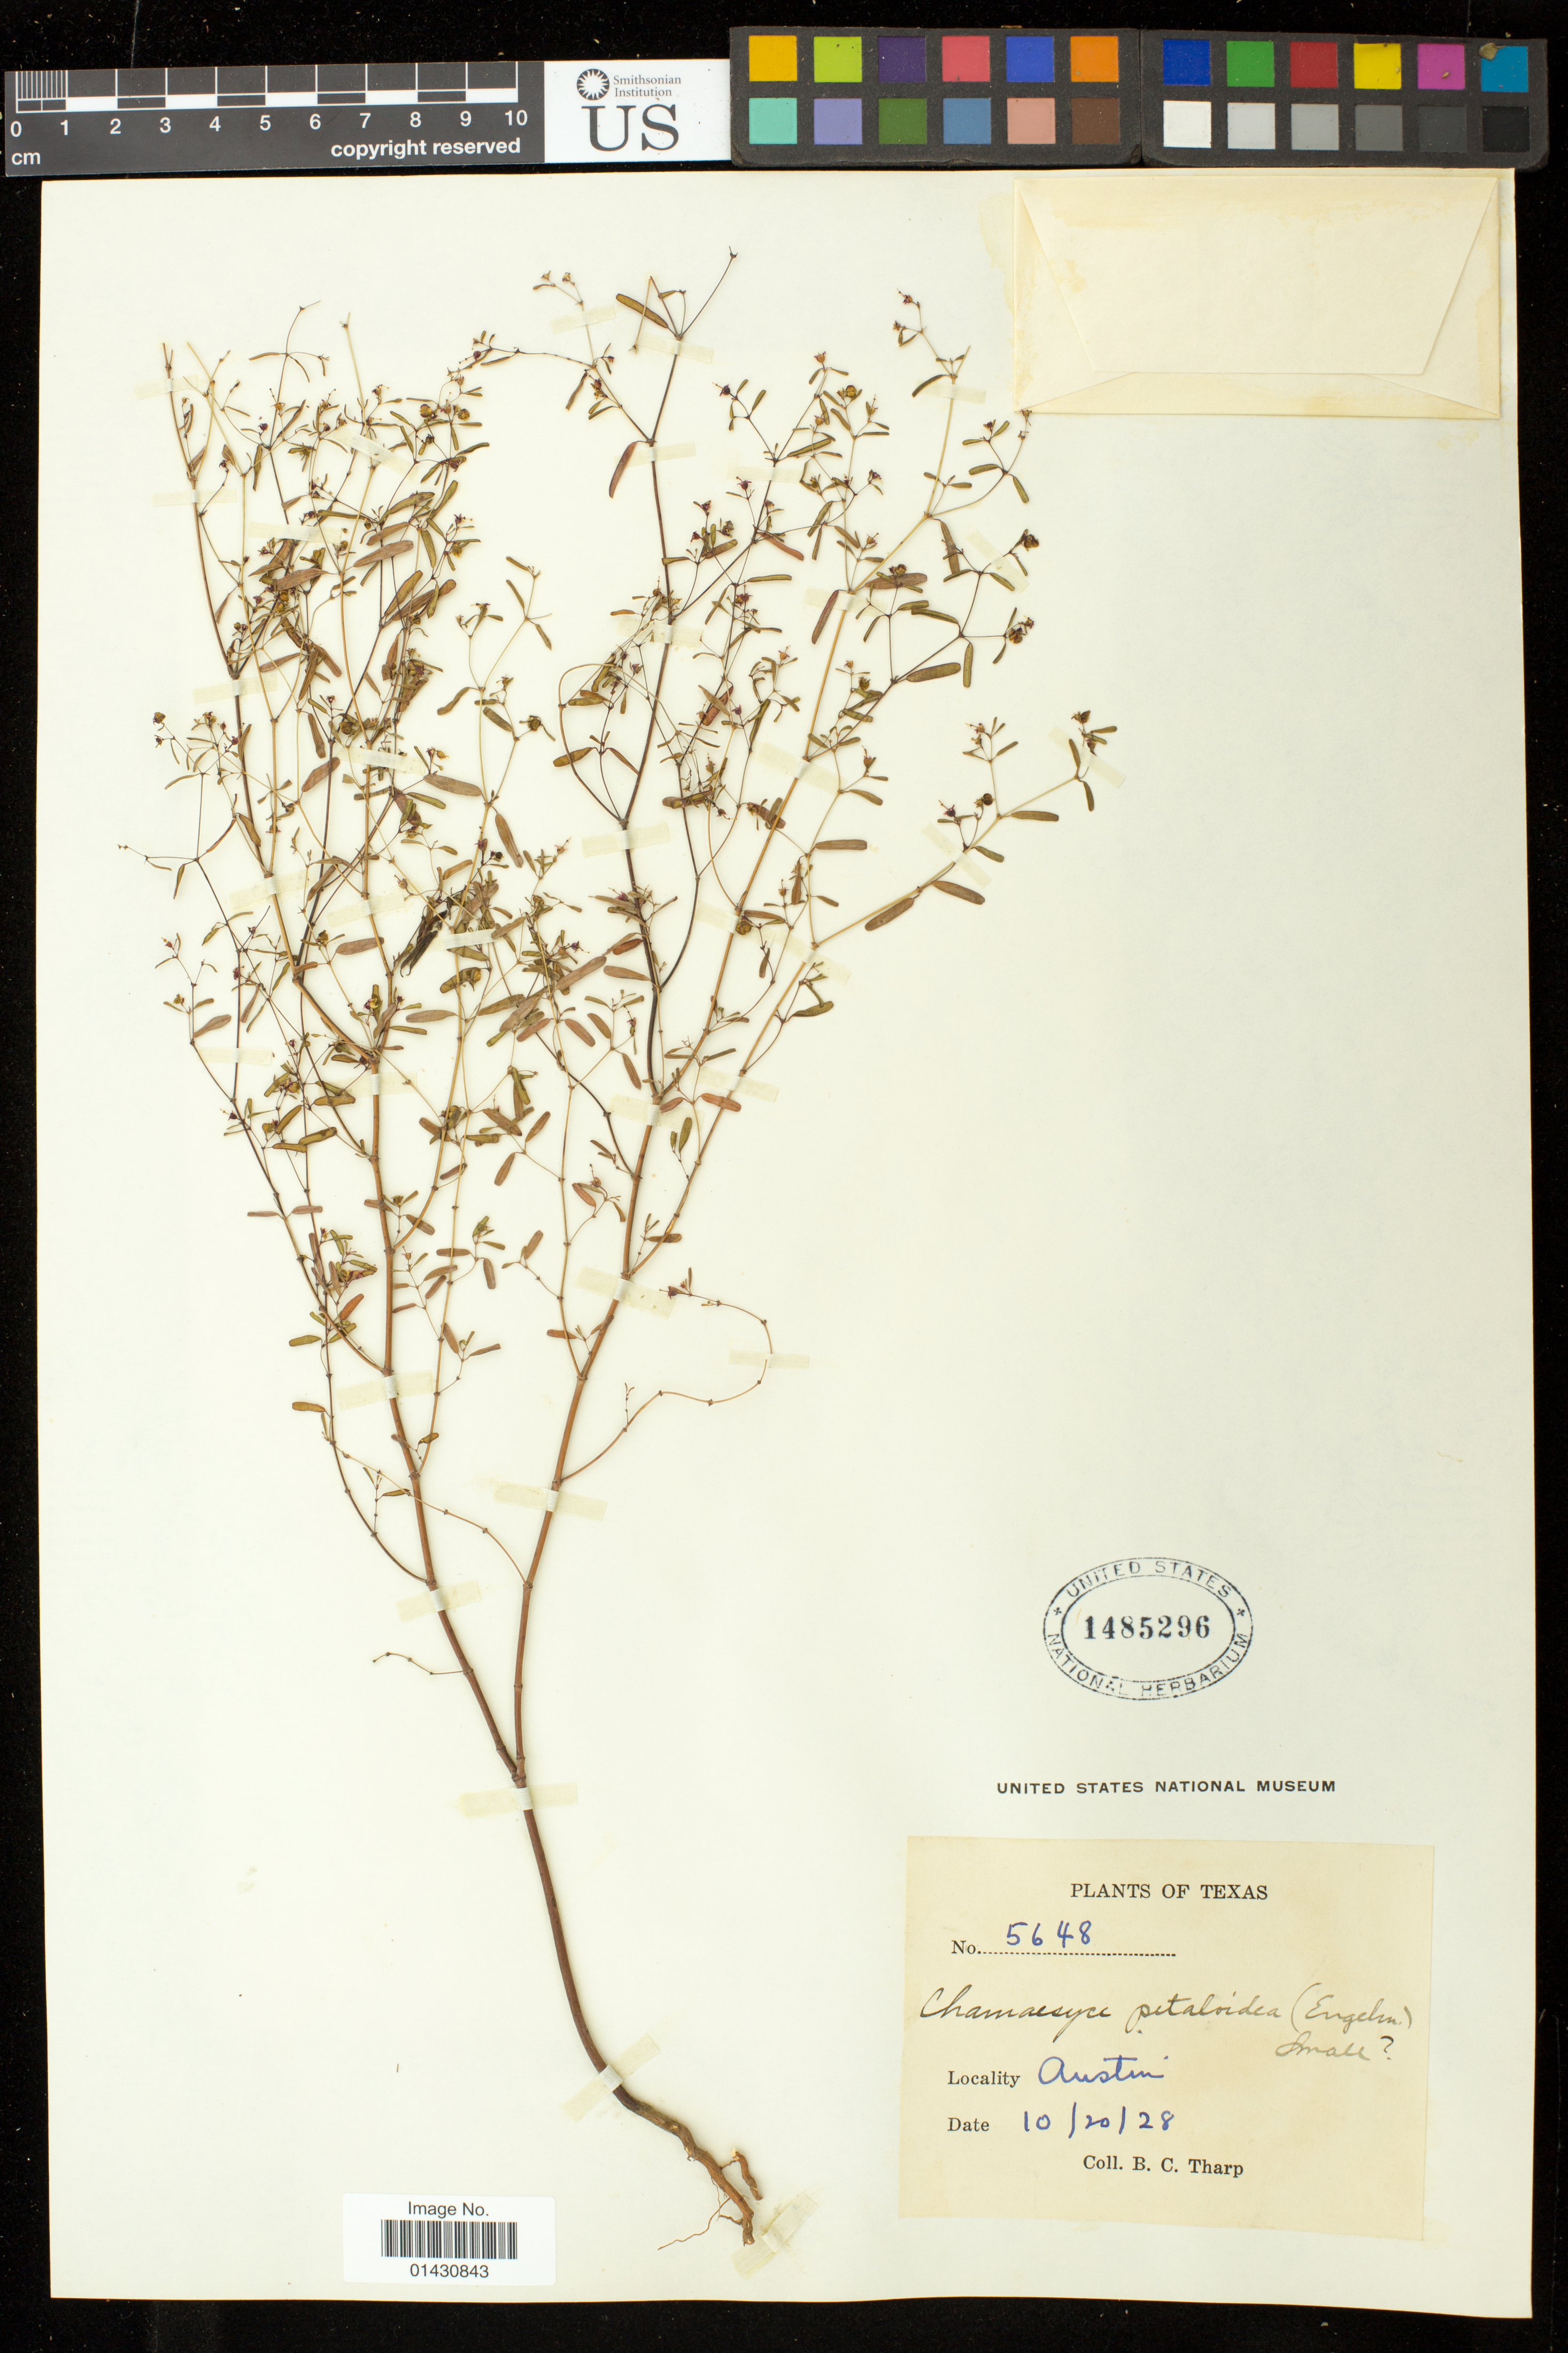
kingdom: Plantae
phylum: Tracheophyta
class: Magnoliopsida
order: Malpighiales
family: Euphorbiaceae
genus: Euphorbia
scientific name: Euphorbia missurica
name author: Raf.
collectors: B. C. Tharp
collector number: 5648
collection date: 1928-10-20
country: United States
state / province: Texas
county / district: Travis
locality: Austin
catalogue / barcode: US 1485296